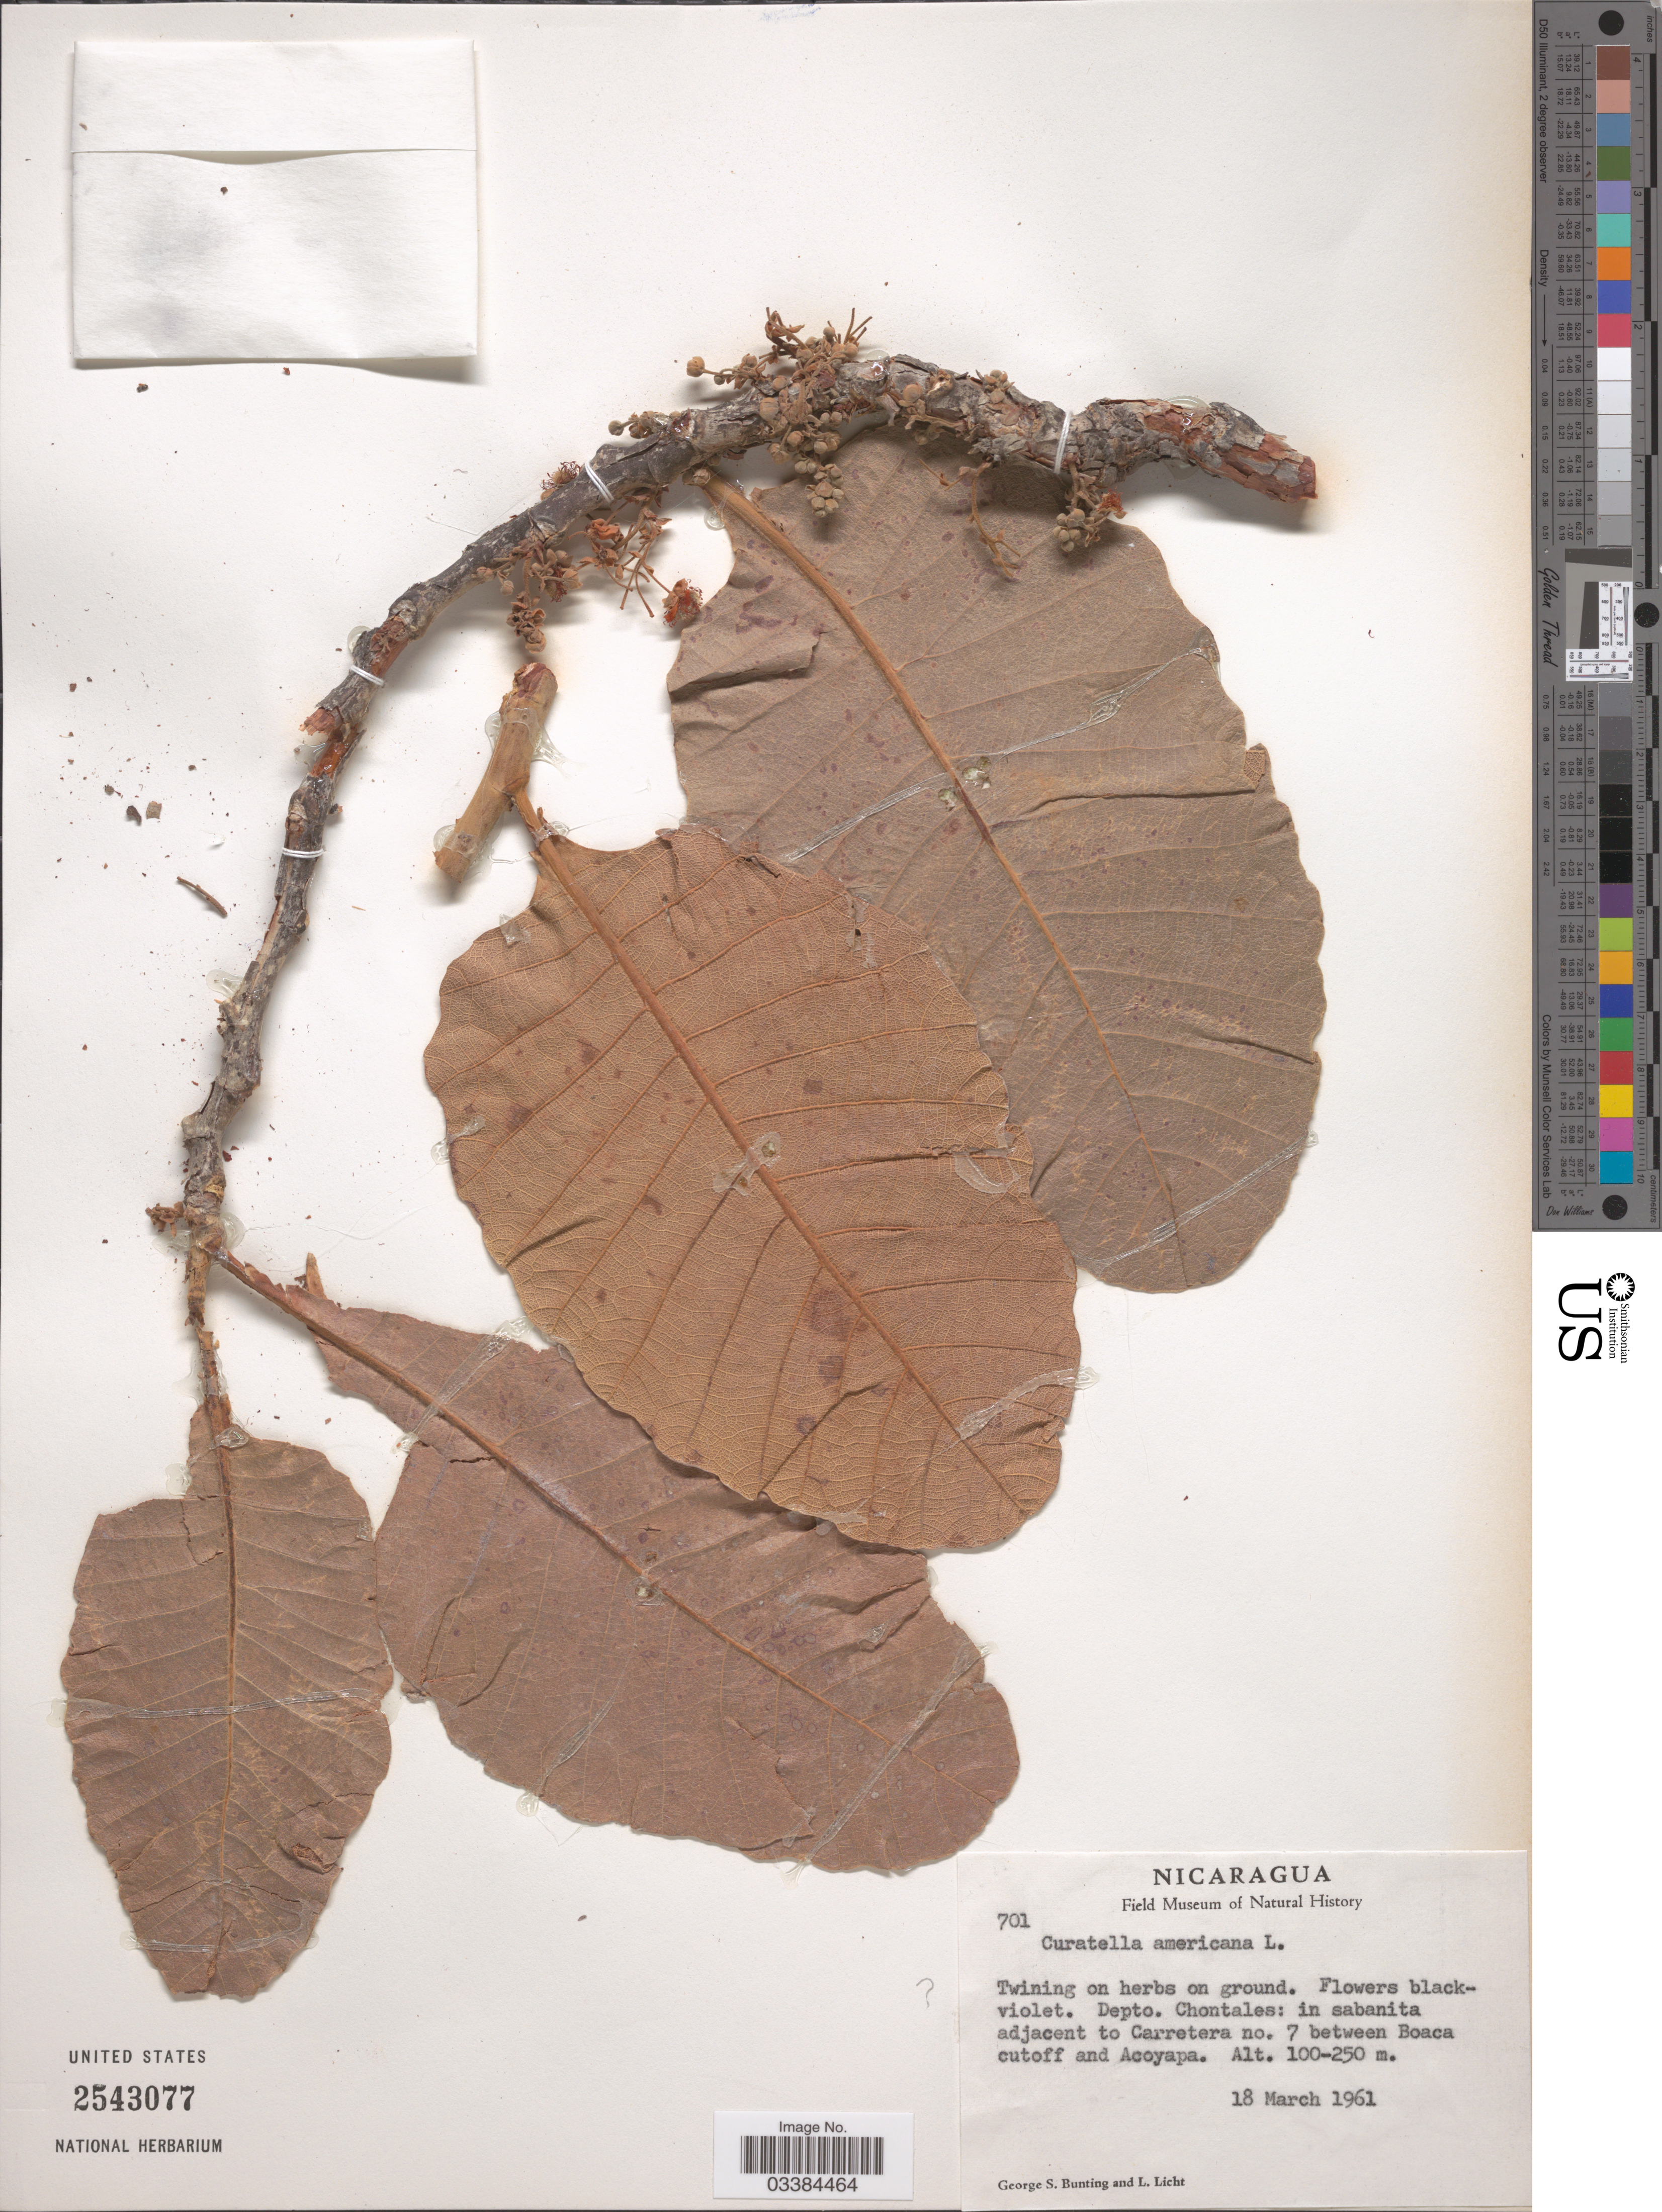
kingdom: Plantae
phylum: Tracheophyta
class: Magnoliopsida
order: Dilleniales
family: Dilleniaceae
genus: Curatella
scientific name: Curatella americana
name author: L.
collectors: G. S. Bunting & L. Licht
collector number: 701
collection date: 1961-03-18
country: Nicaragua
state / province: Chontales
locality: Depto. Chontales: in sabanita adjacent to Carretera no. 7 between Boaca cutoff and Acoyapa.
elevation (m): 100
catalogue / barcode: US 2543077